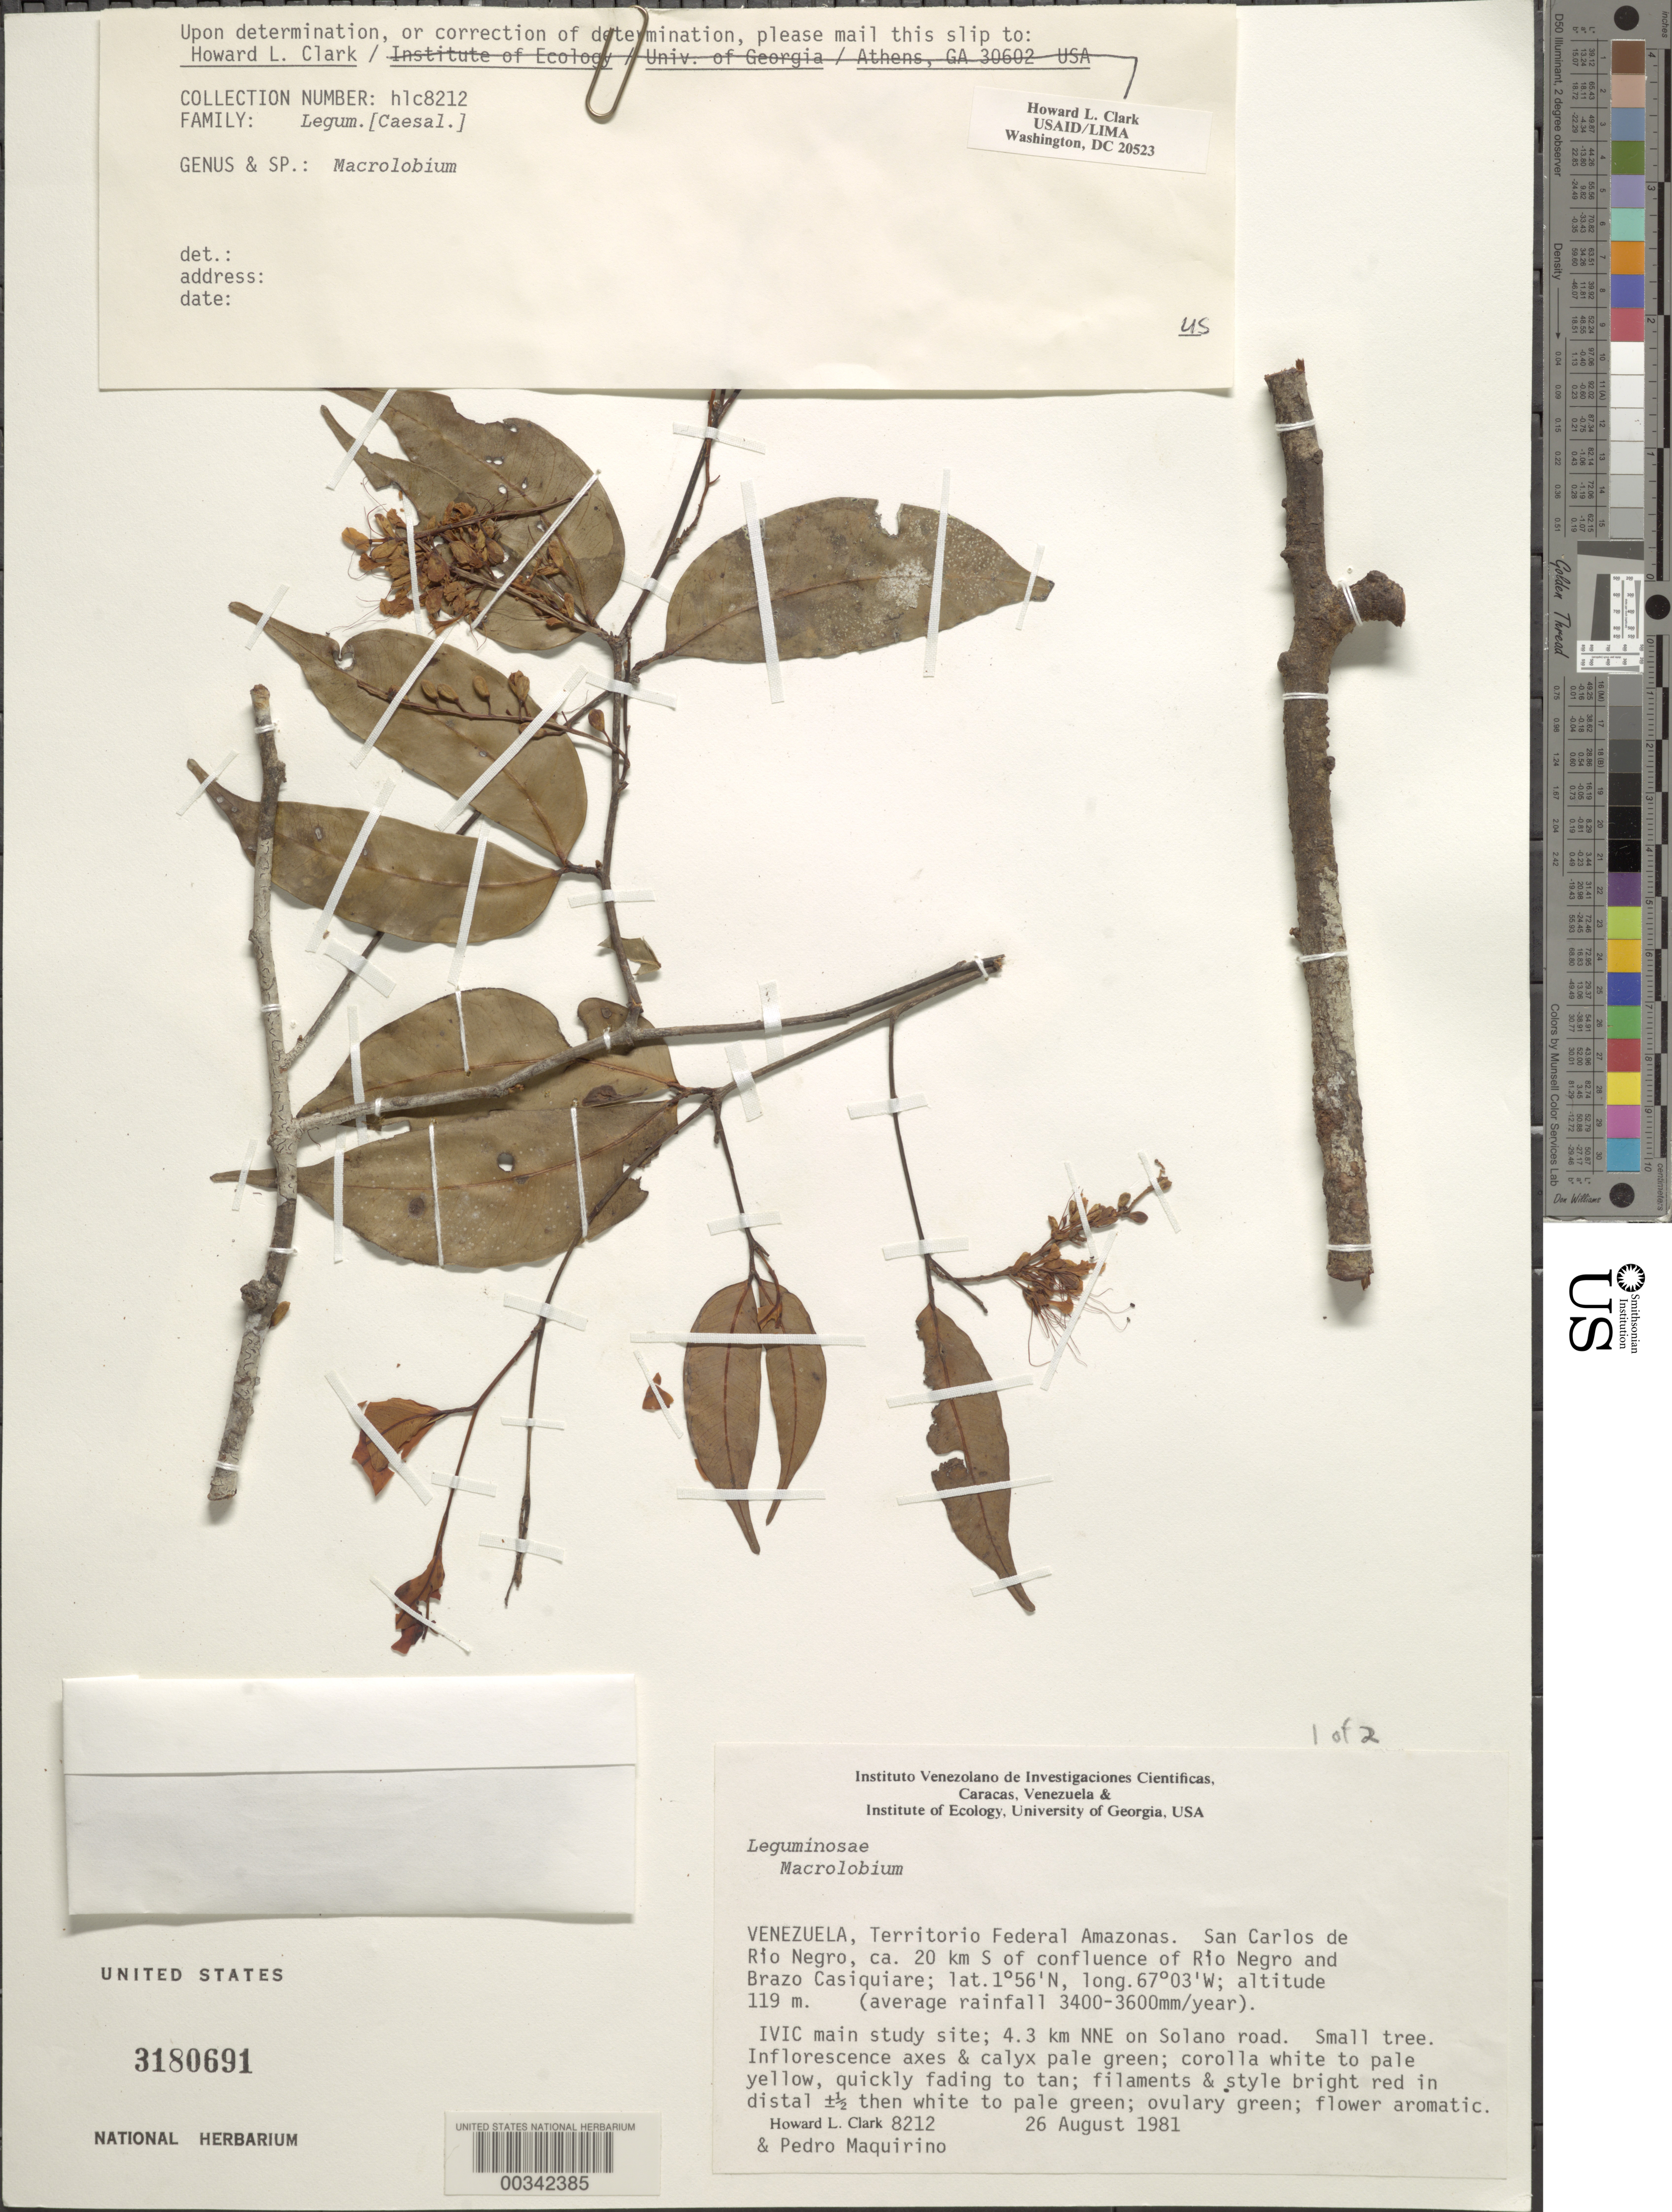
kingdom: Plantae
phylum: Tracheophyta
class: Magnoliopsida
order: Fabales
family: Fabaceae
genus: Macrolobium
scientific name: Macrolobium suaveolens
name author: Spruce ex Benth.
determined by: Trujillo, A. M.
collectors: H. L. Clark & P. Maquirino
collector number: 8212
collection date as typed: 26 Aug 1981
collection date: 1981-08-26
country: Venezuela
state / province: Amazonas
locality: San carlos de rio negro, 20 km s of confluence of rio negro and brazo casiquiare; ivic main study site, 4.3 km nne on solano road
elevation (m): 119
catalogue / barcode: US 3180691